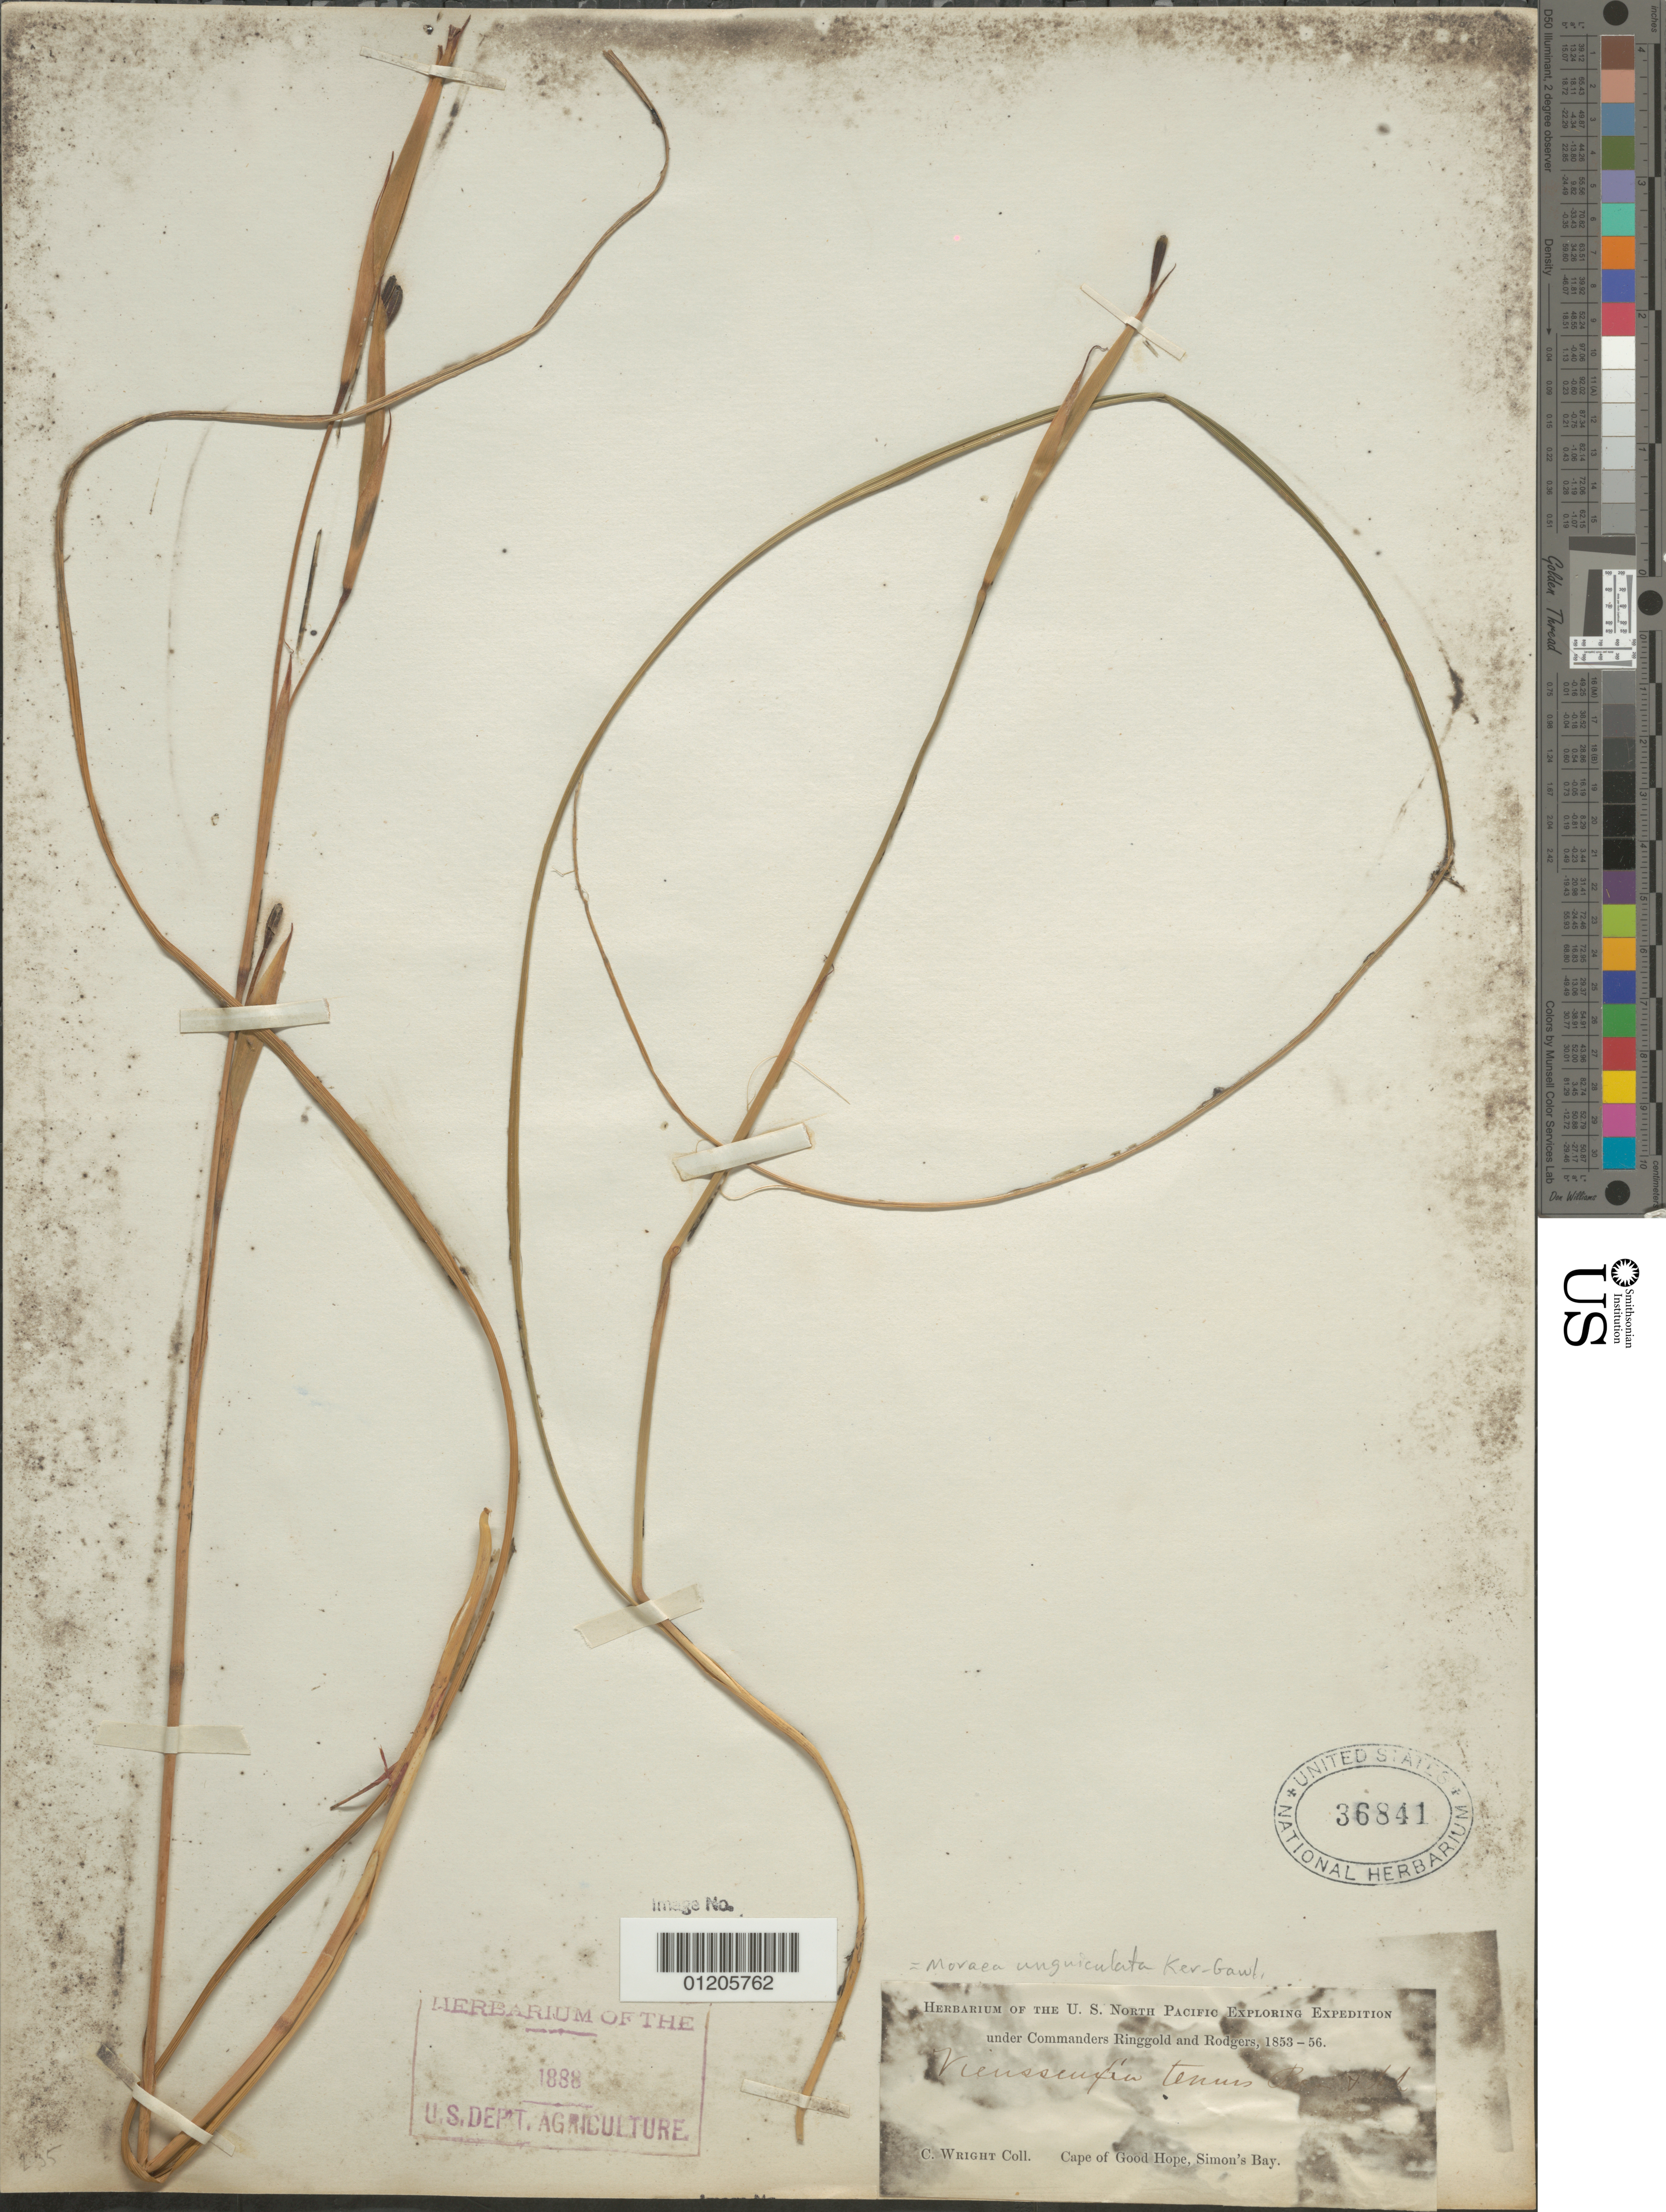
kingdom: Plantae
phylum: Tracheophyta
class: Liliopsida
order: Asparagales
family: Iridaceae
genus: Moraea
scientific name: Moraea unguiculata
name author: Ker Gawl.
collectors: C. Wright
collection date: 1853/1856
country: South Africa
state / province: Western Cape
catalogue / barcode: US 36841